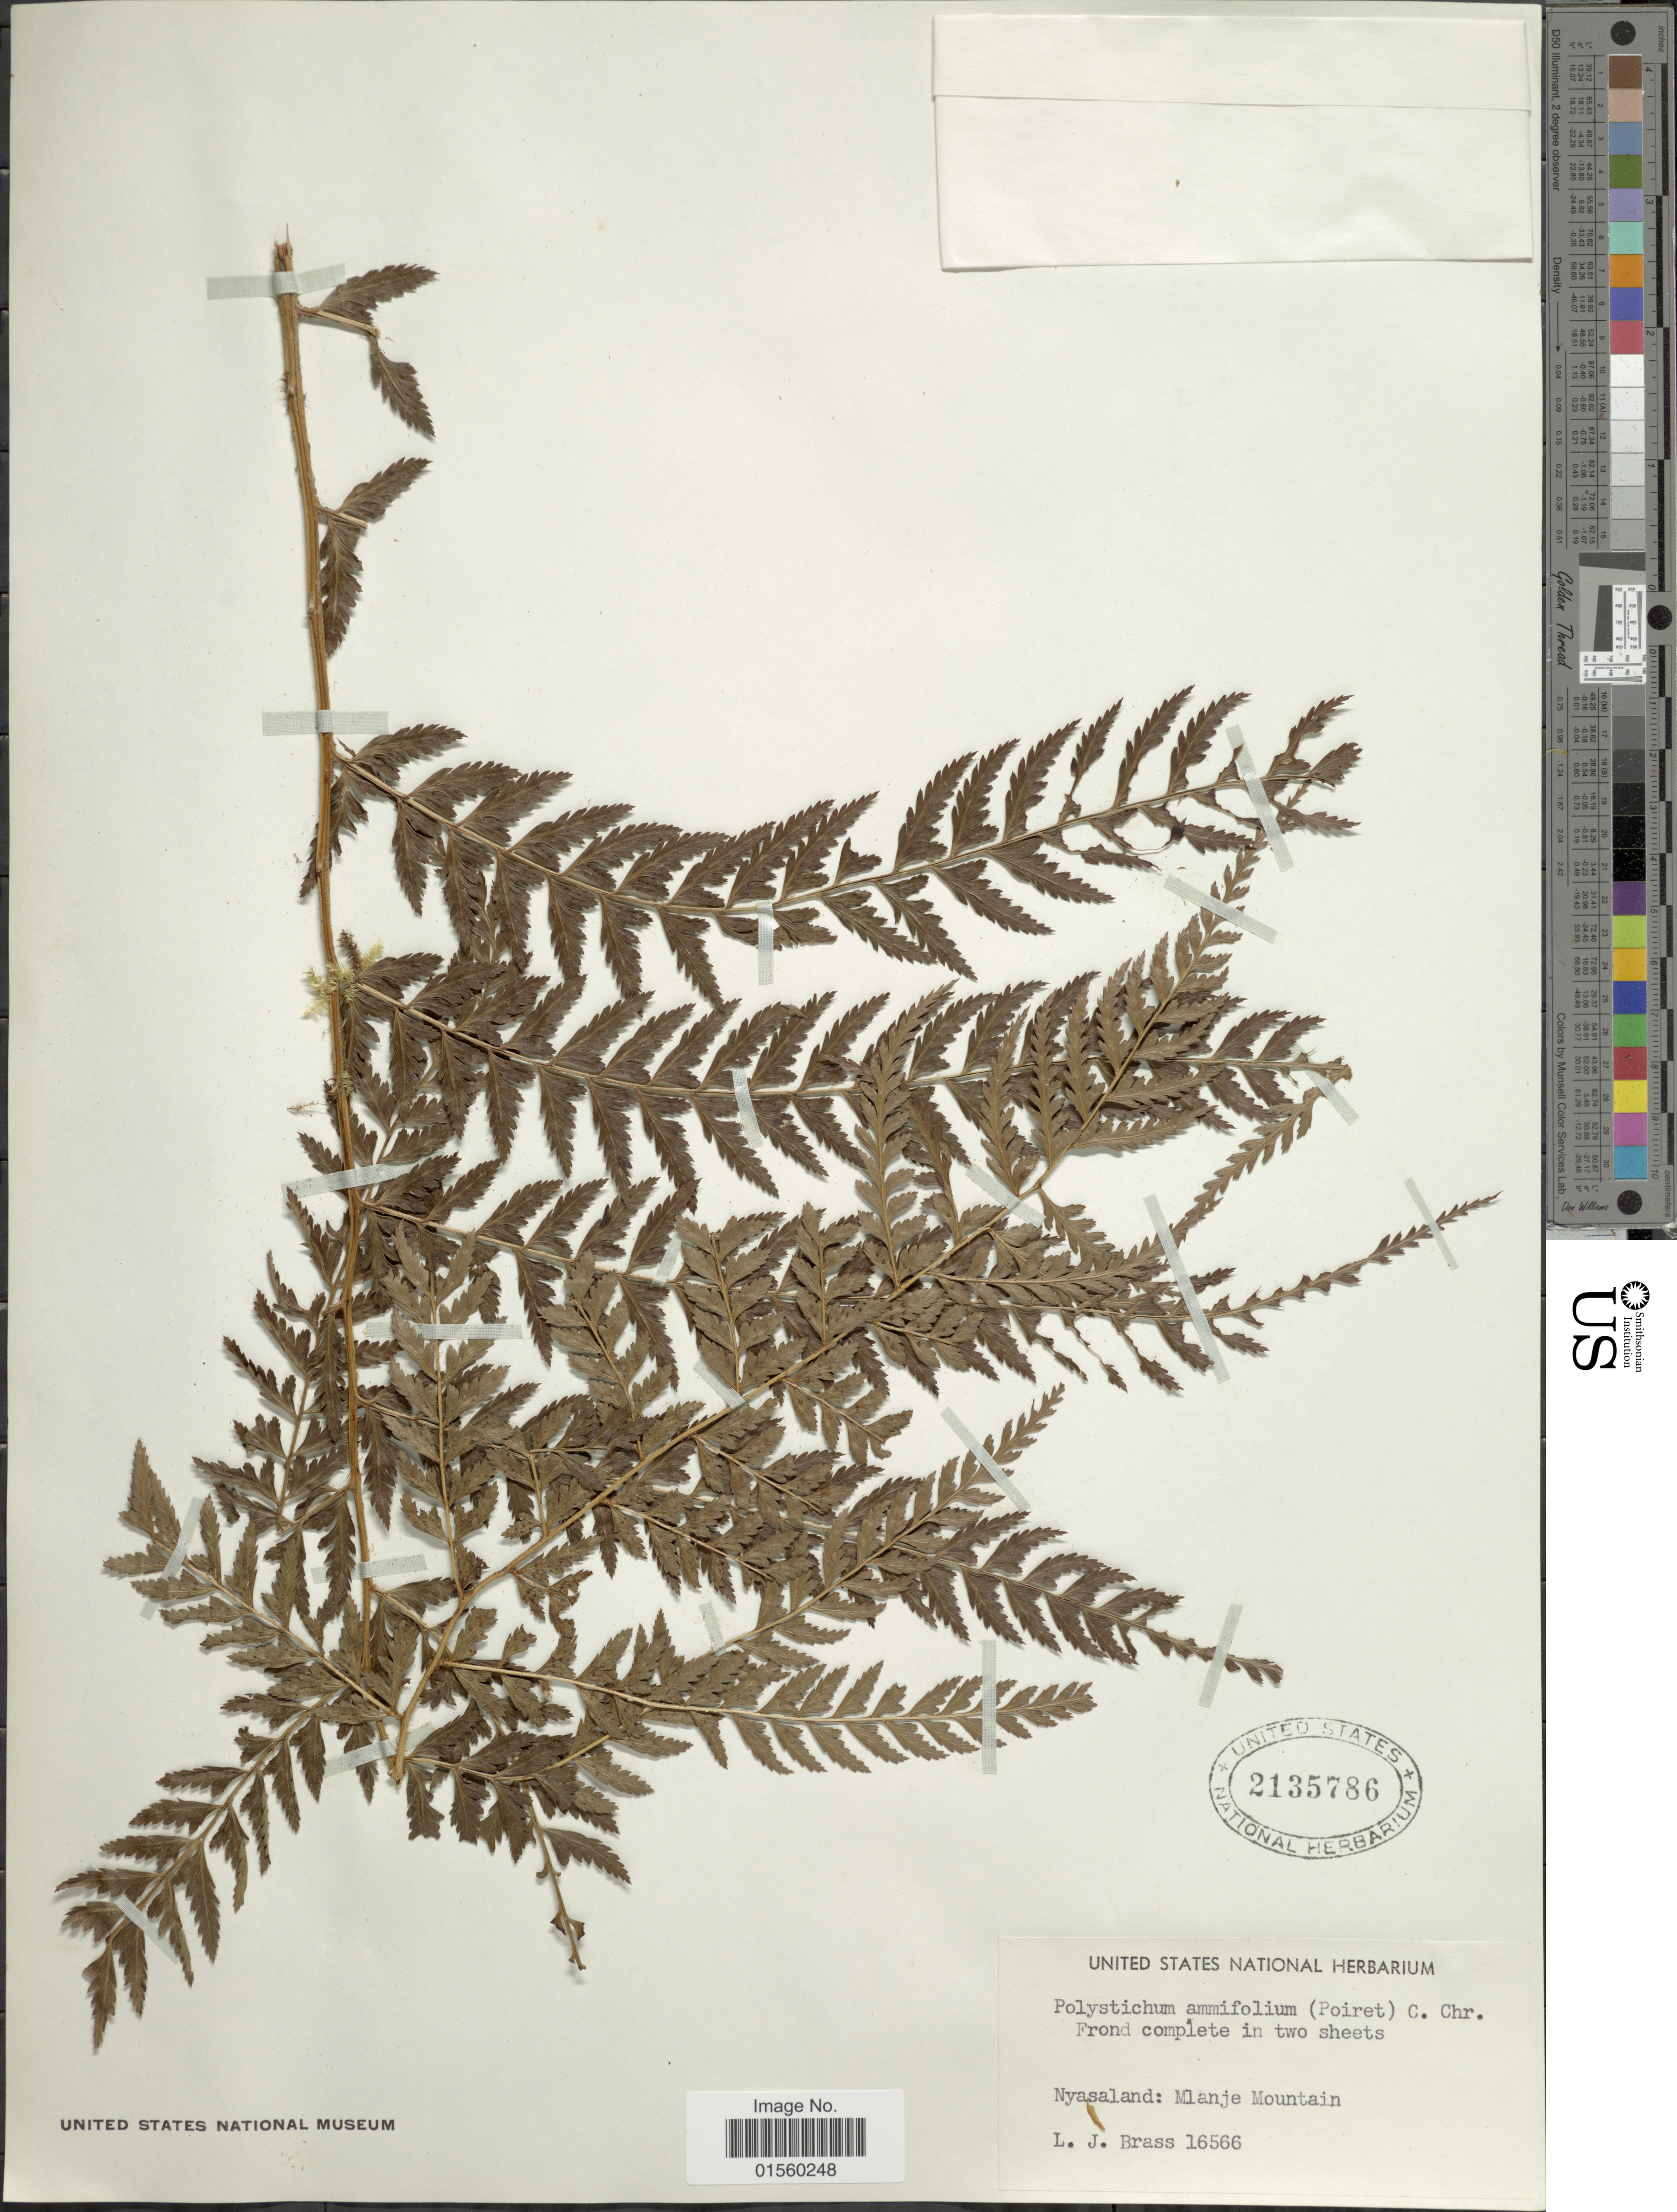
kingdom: Plantae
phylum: Tracheophyta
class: Polypodiopsida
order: Polypodiales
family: Dryopteridaceae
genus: Polystichum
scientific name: Polystichum setiferum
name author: (Forssk.) Moore ex Woynar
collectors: L. J. Brass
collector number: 16566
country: Malawi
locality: Nyasaland: Mlanje Mountain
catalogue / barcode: US 2135786